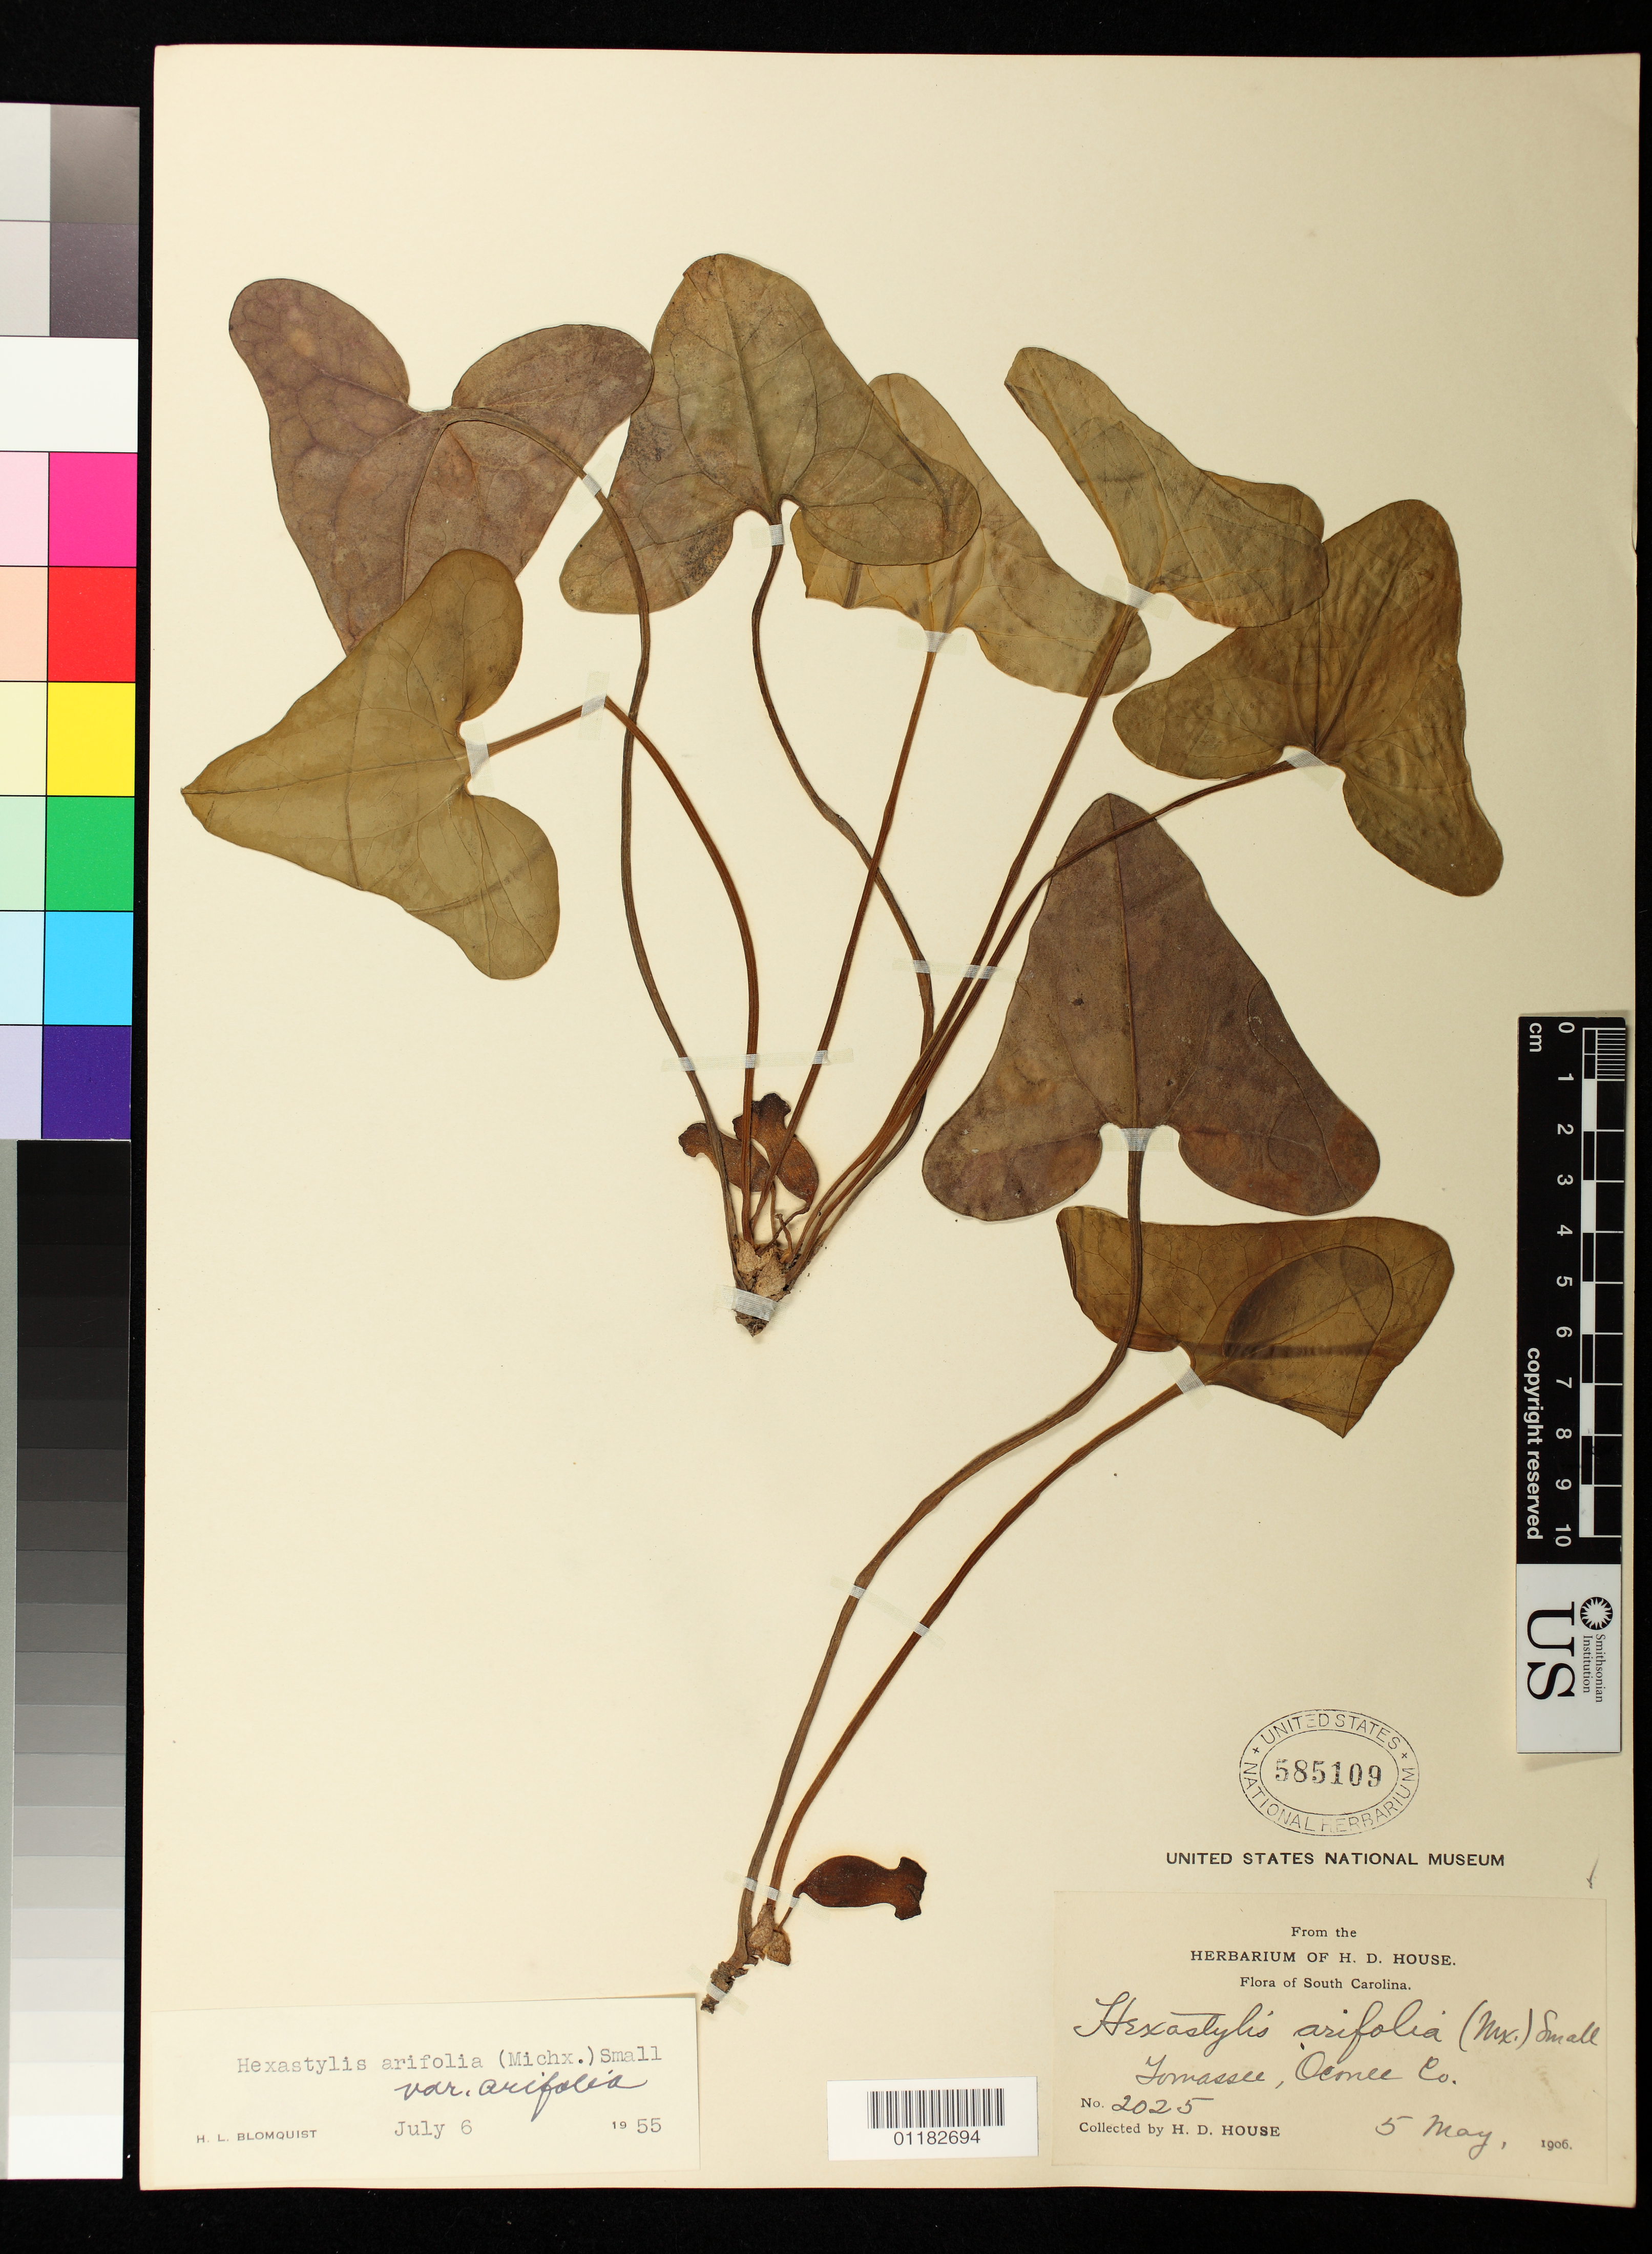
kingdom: Plantae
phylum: Tracheophyta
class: Magnoliopsida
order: Piperales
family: Aristolochiaceae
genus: Hexastylis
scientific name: Hexastylis arifolia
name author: (Michx.) Small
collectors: H. D. House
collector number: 2025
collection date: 1906-05-06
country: United States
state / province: South Carolina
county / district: Oconce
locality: Tomassee, Oconce County.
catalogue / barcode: US 585109